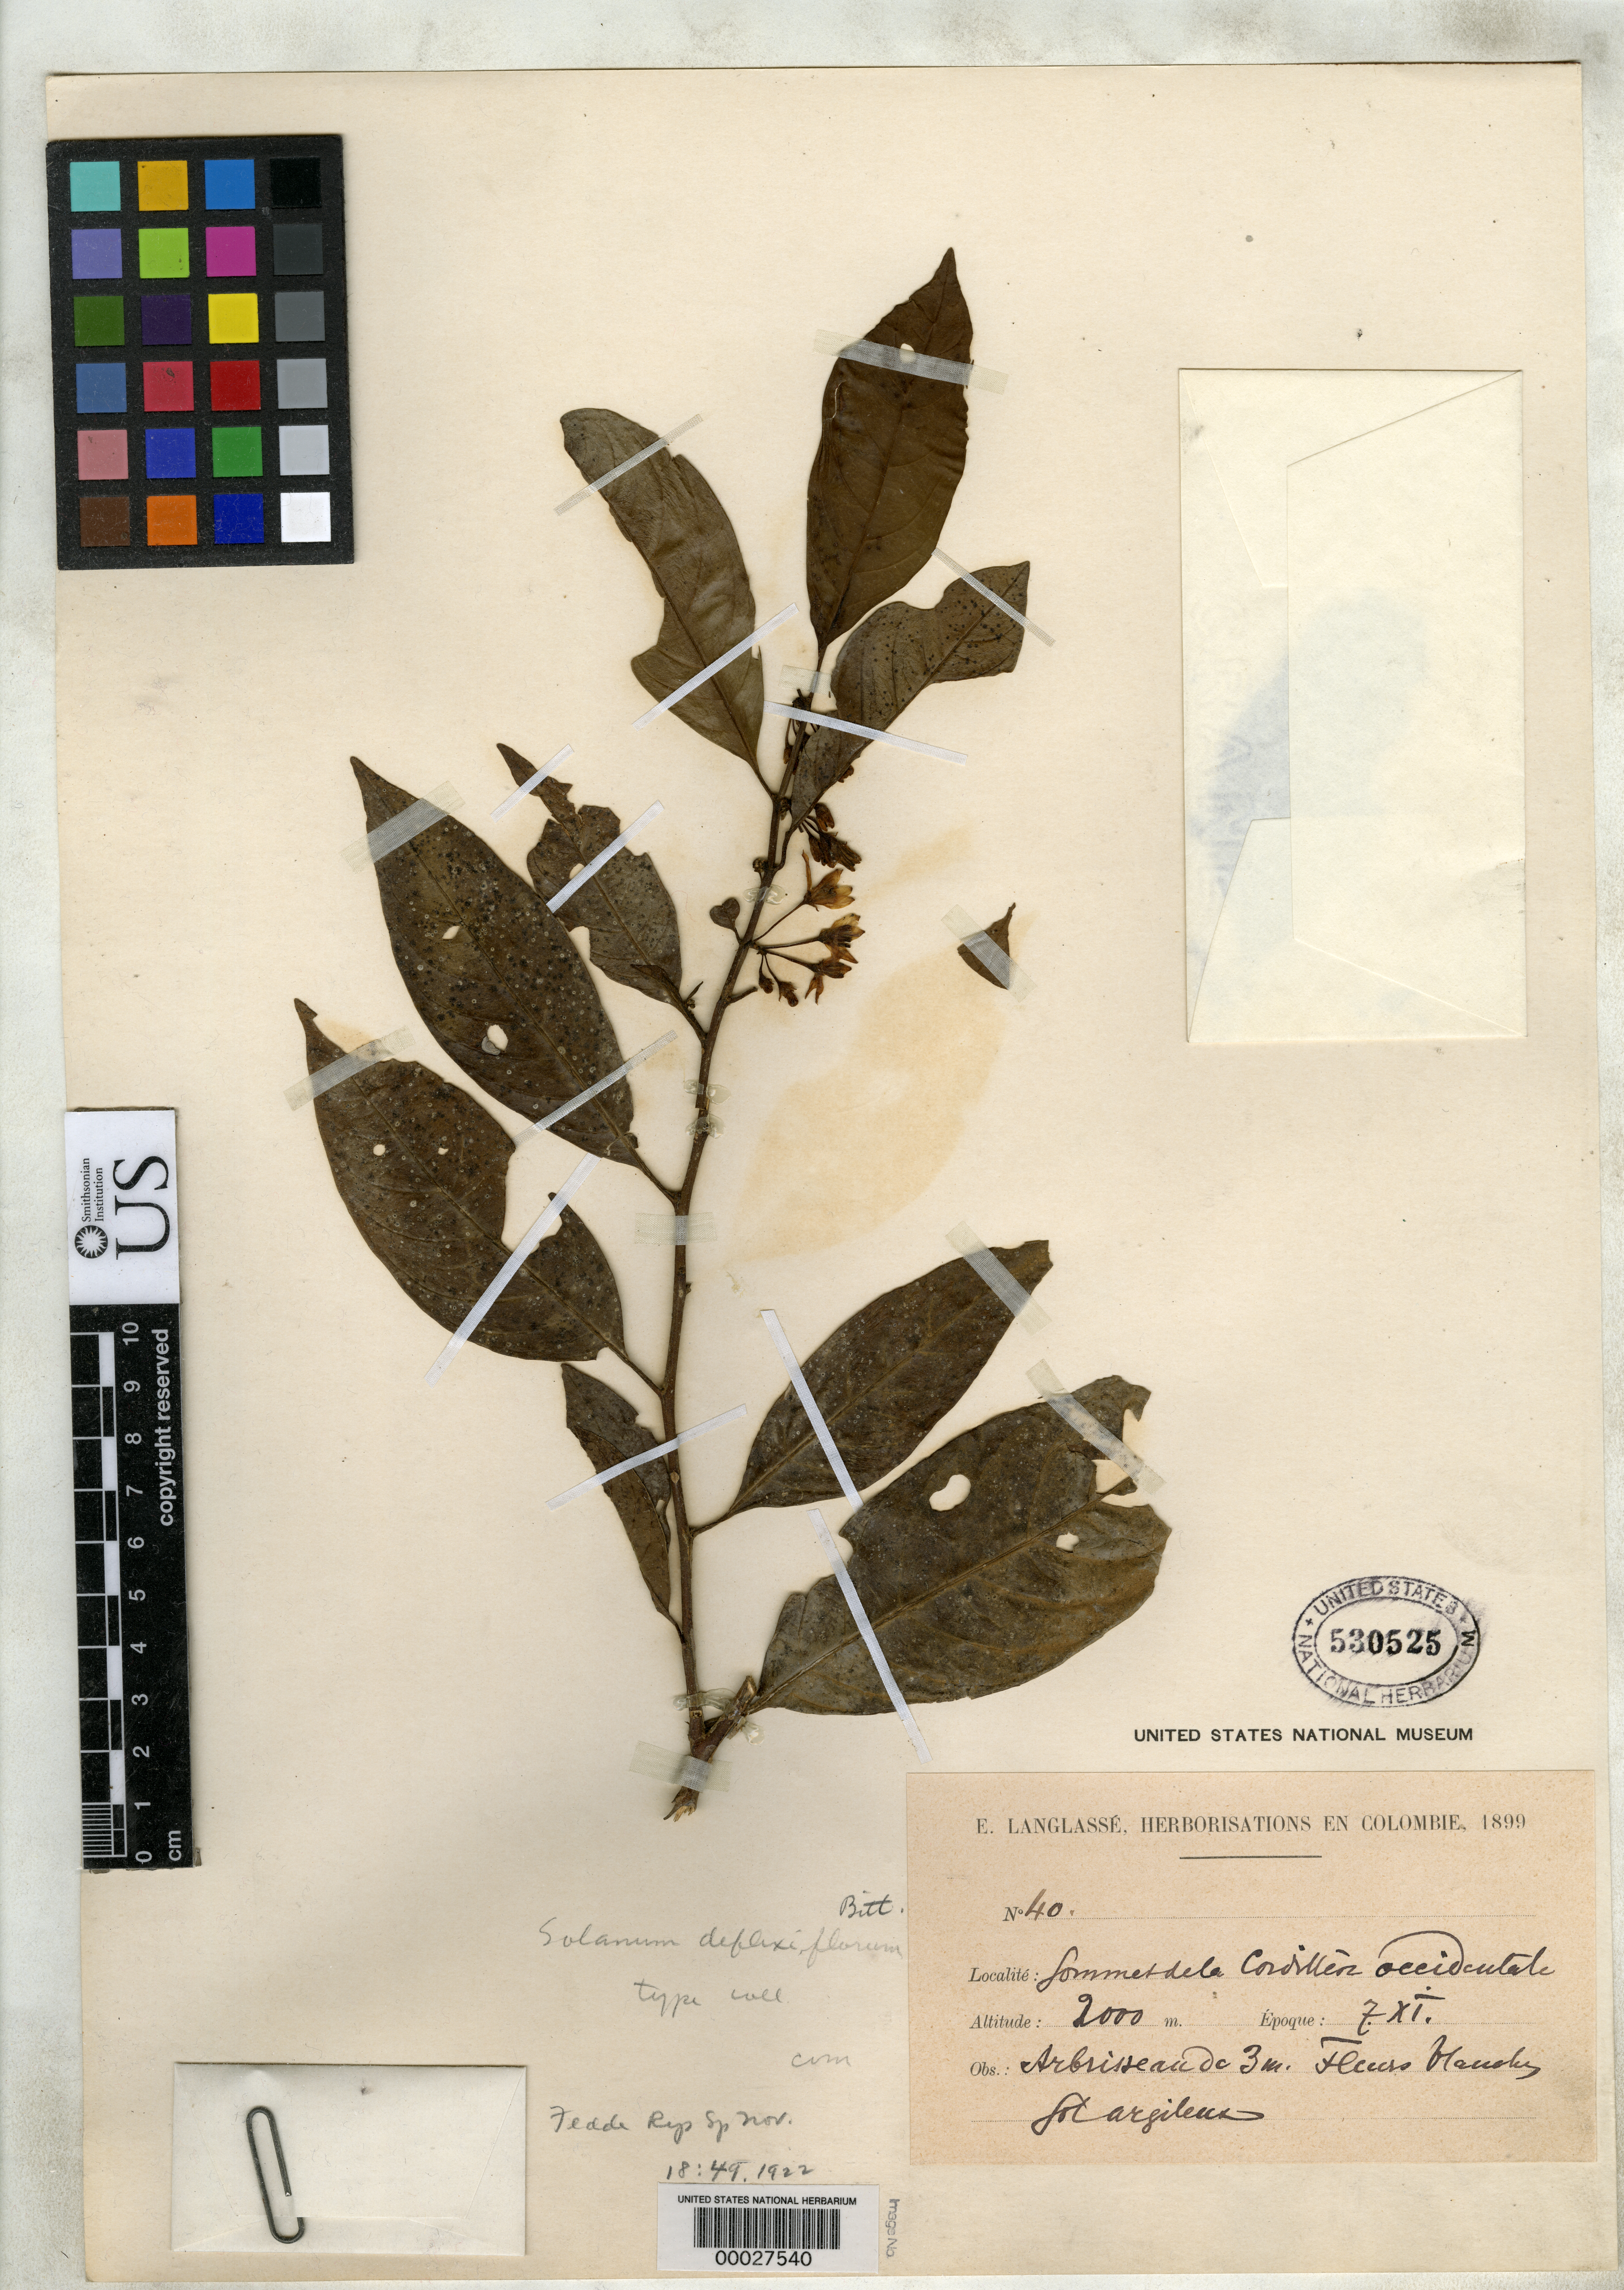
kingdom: Plantae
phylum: Tracheophyta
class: Magnoliopsida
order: Solanales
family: Solanaceae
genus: Solanum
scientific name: Solanum deflexiflorum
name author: Bitter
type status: Isotype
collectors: E. Langlassé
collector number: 40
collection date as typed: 07 Nov 1899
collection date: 1899-11-07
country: Colombia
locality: Manabi.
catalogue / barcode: US 530525